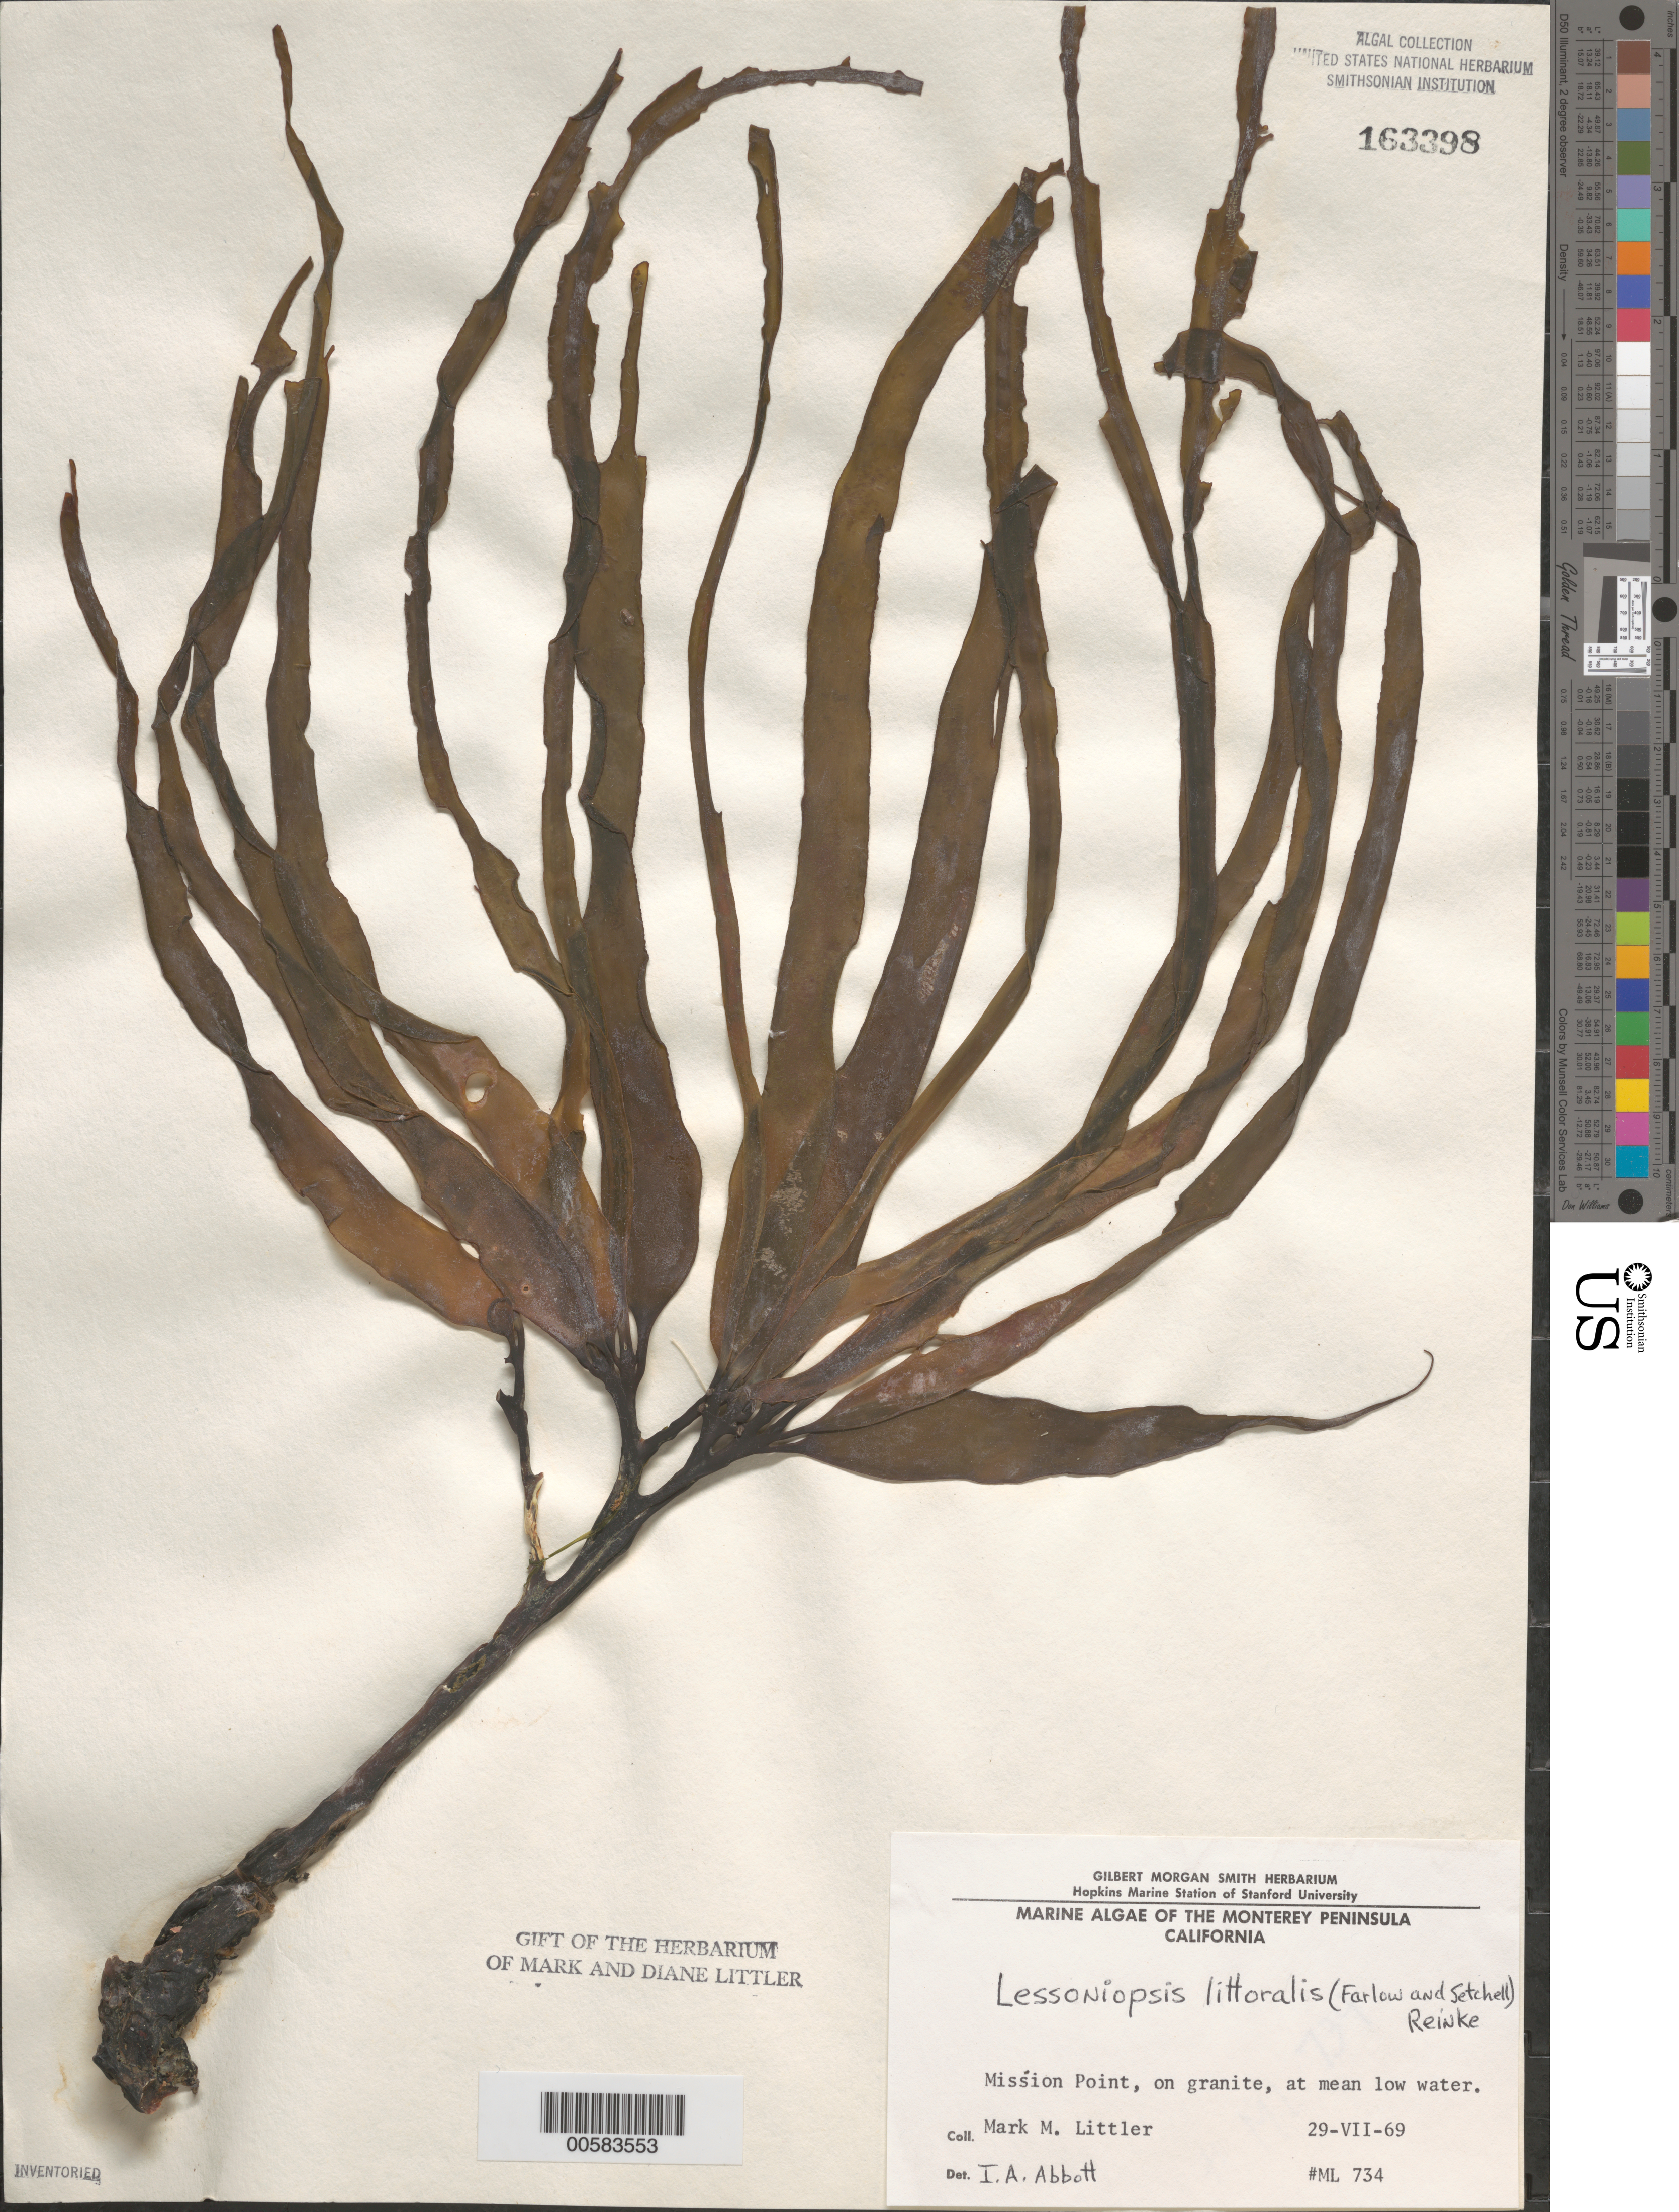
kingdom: Chromista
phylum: Ochrophyta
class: Phaeophyceae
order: Laminariales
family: Alariaceae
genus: Lessoniopsis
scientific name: Lessoniopsis littoralis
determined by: Abbott, Isabella A.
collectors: M. M. Littler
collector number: ML 734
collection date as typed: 29 Jul 1969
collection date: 1969-07-29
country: United States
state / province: California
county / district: Monterey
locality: Mission Point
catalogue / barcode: US 163398